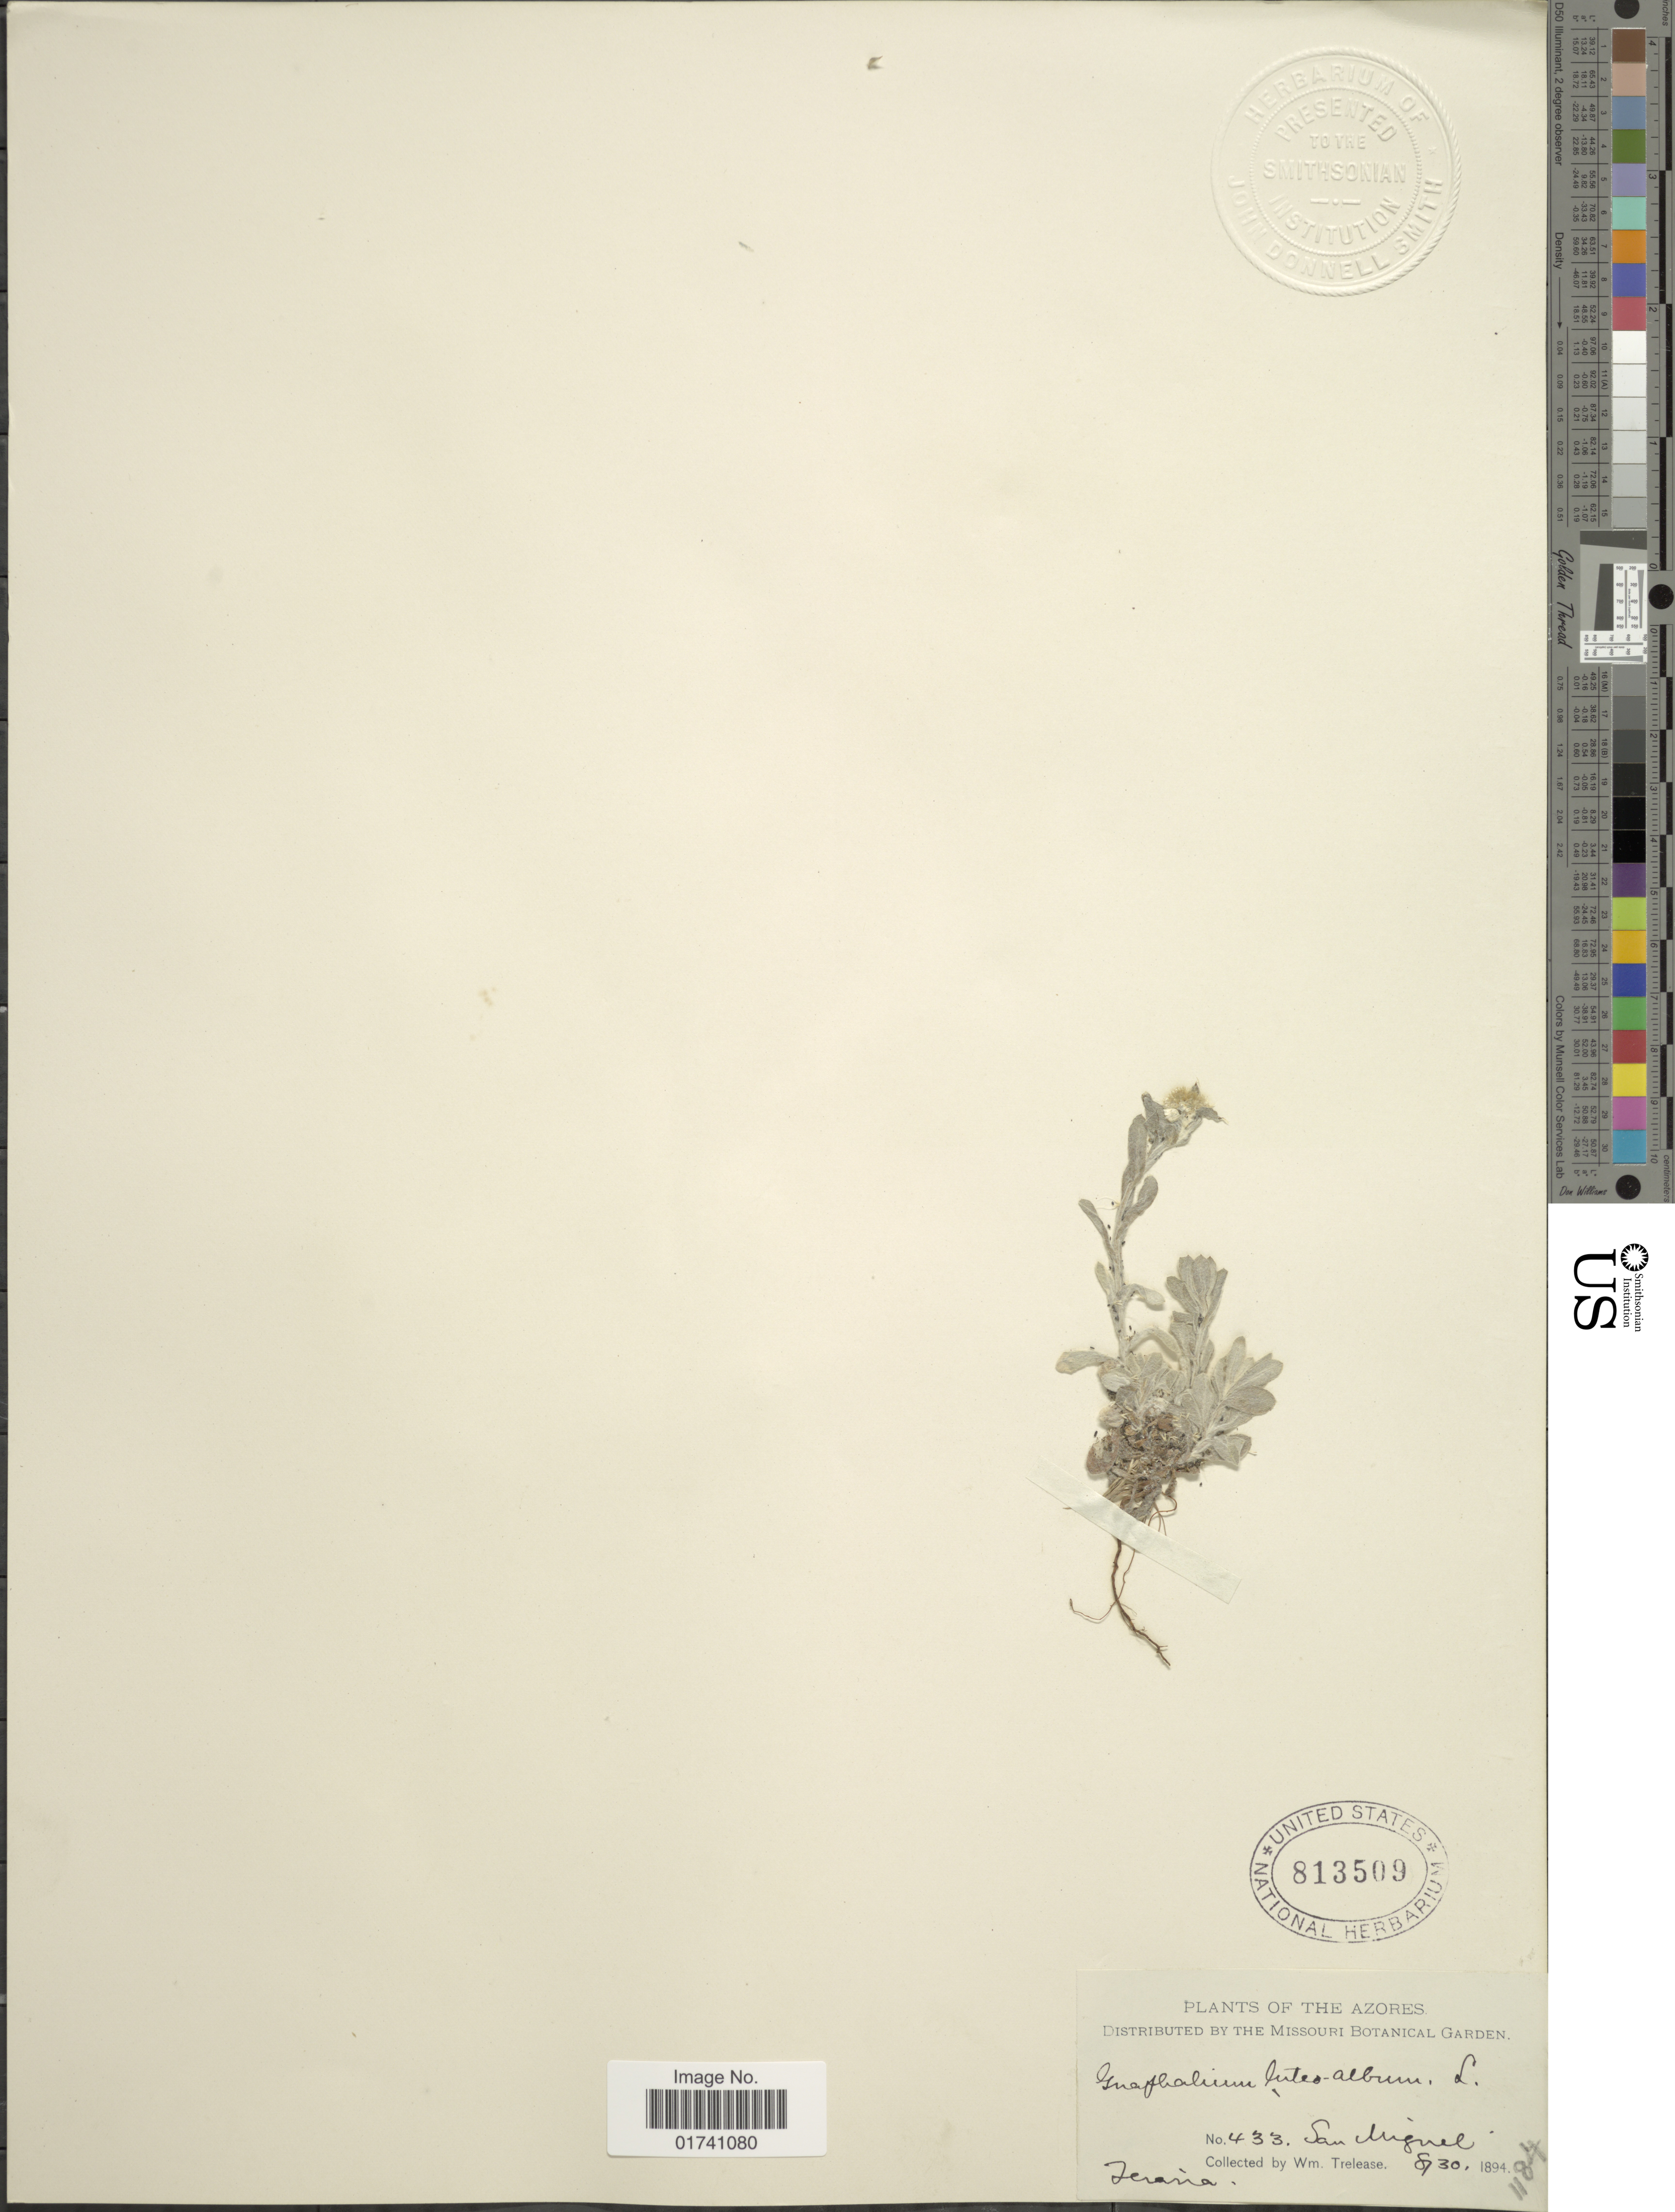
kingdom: Plantae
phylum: Tracheophyta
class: Magnoliopsida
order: Asterales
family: Asteraceae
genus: Laphangium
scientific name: Laphangium luteoalbum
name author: (L.) Tzvelev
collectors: W. Trelease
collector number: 433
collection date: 1894-08-30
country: Portugal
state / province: Azores (Aut. Reg.)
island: São Miguel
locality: San Miguel.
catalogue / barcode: US 813509